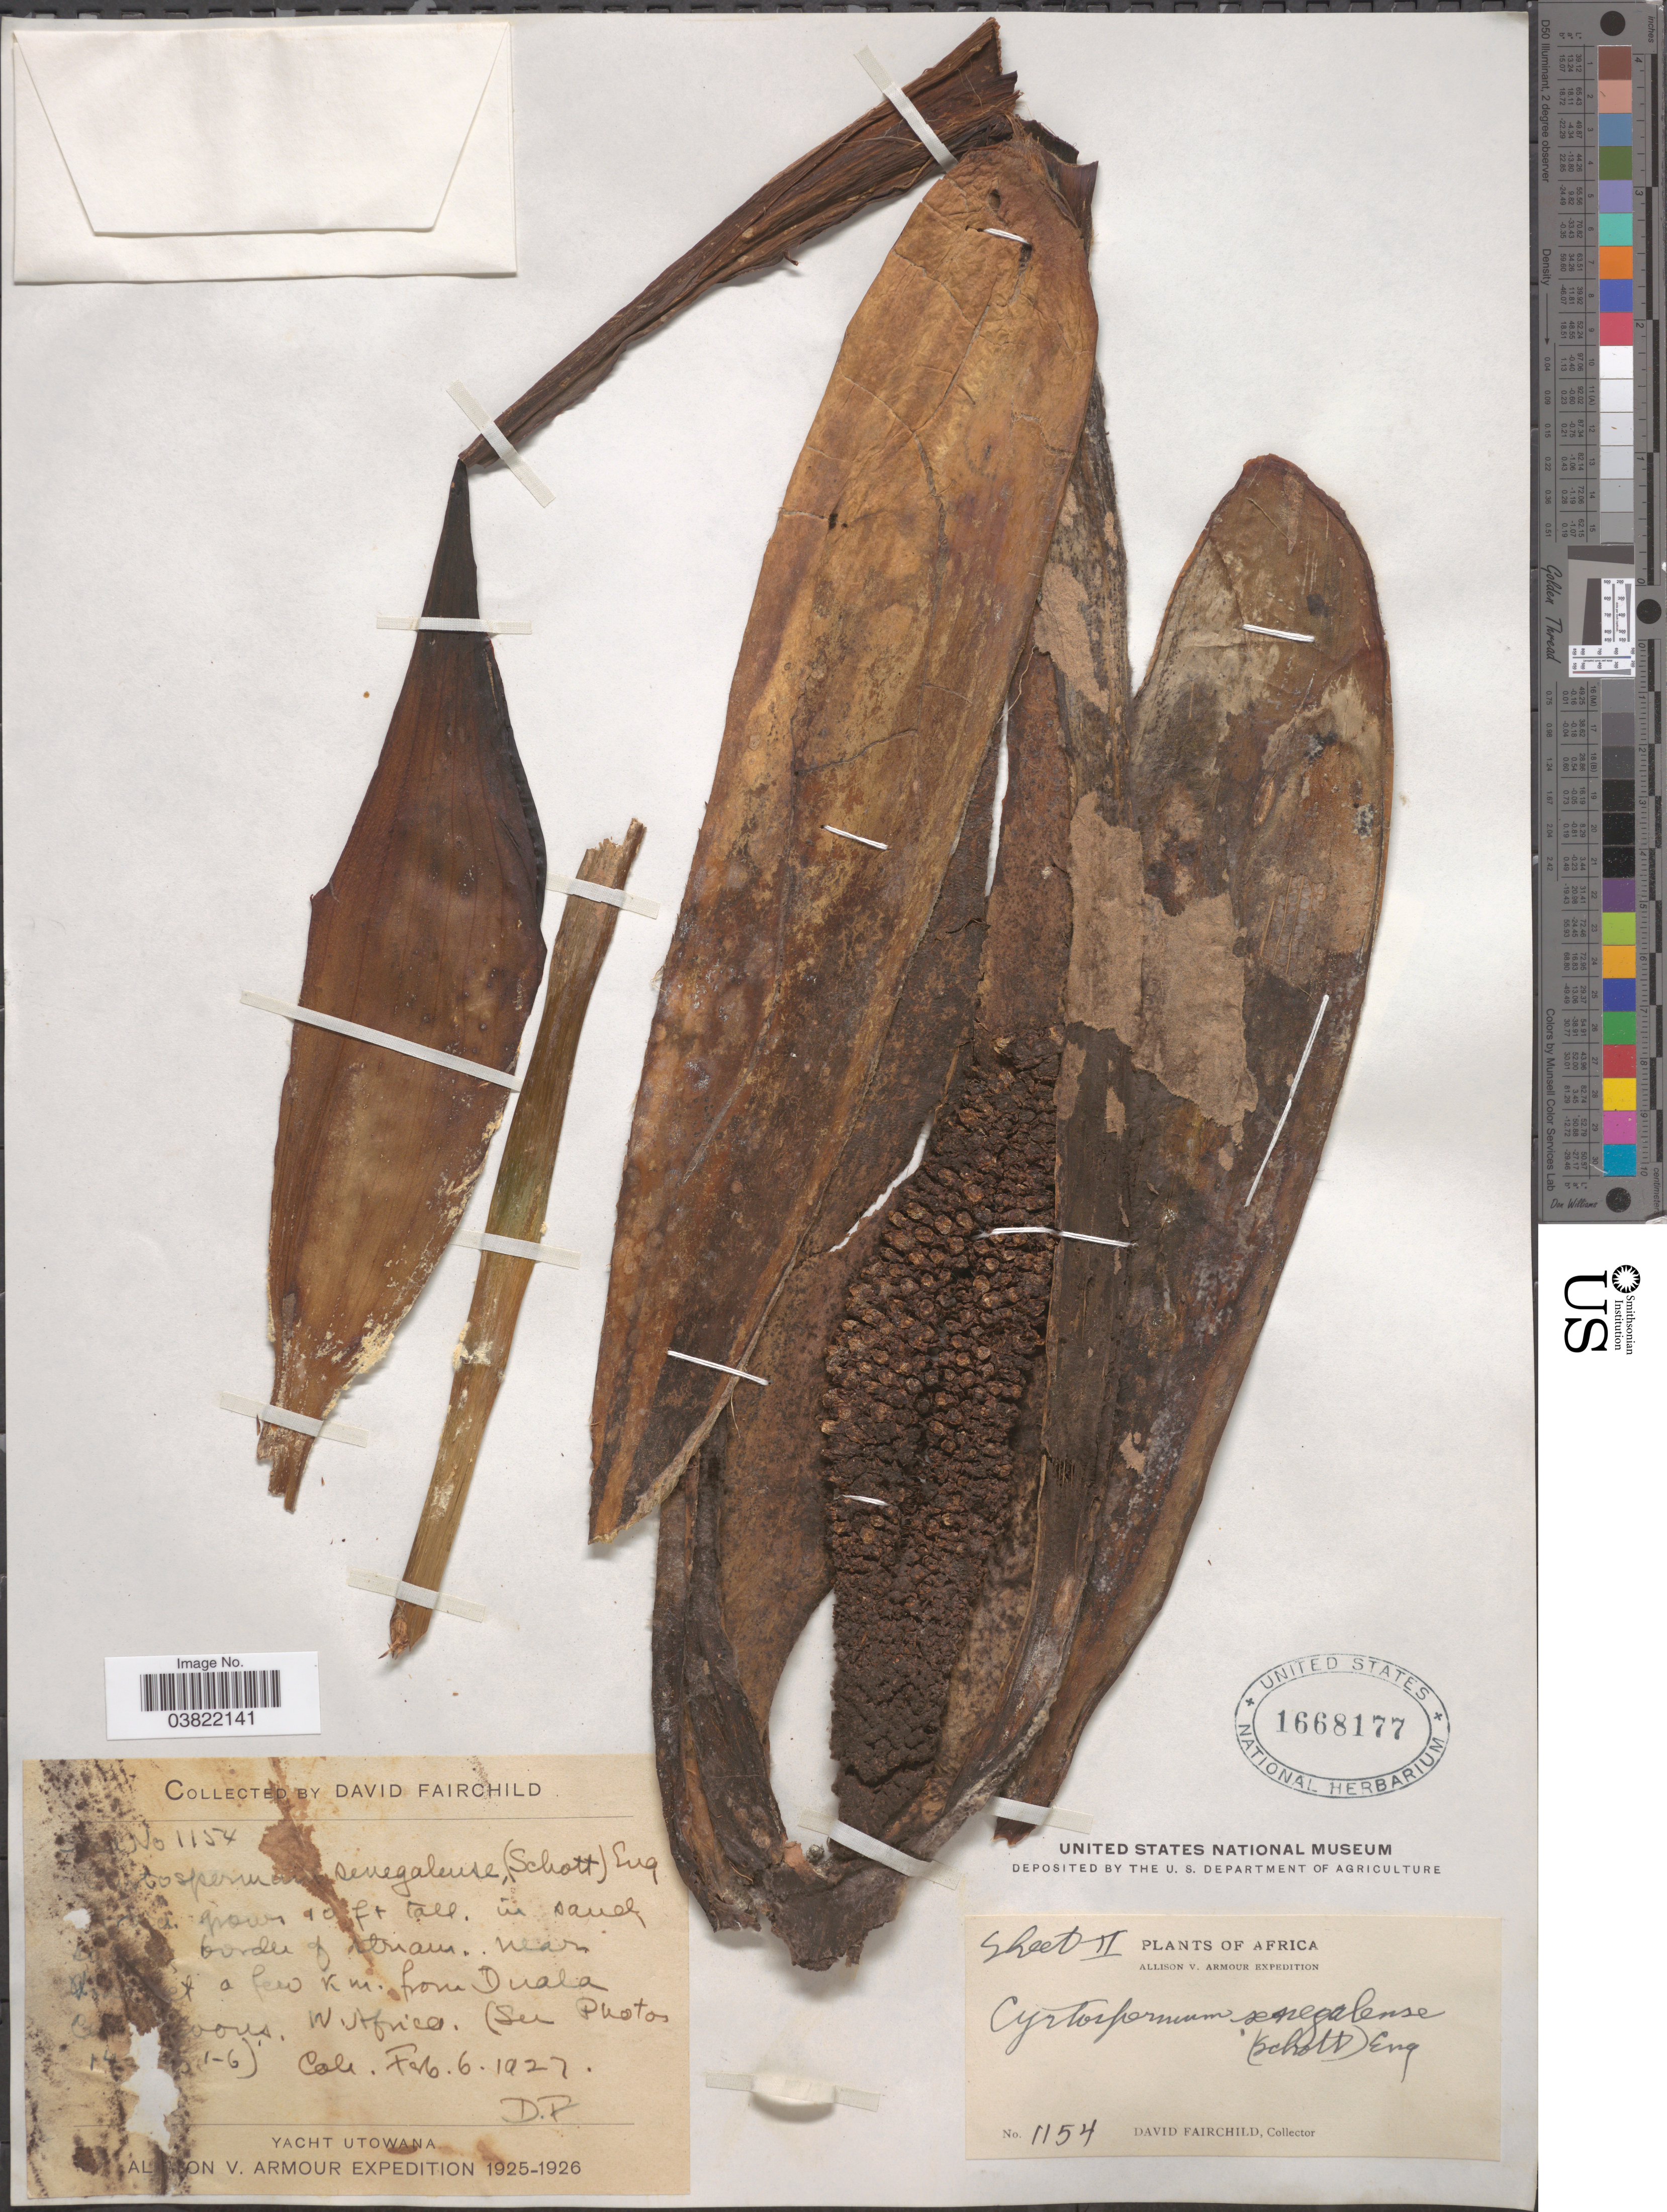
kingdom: Plantae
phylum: Tracheophyta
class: Liliopsida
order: Alismatales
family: Araceae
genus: Lasimorpha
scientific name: Lasimorpha senegalensis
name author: Schott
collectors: D. Fairchild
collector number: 1154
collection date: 1927-02-06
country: Cameroon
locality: [illegible text] border of stream, near [illegible text] a few Km. from Duala [illegible text]. W. Africa.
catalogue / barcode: US 1668177